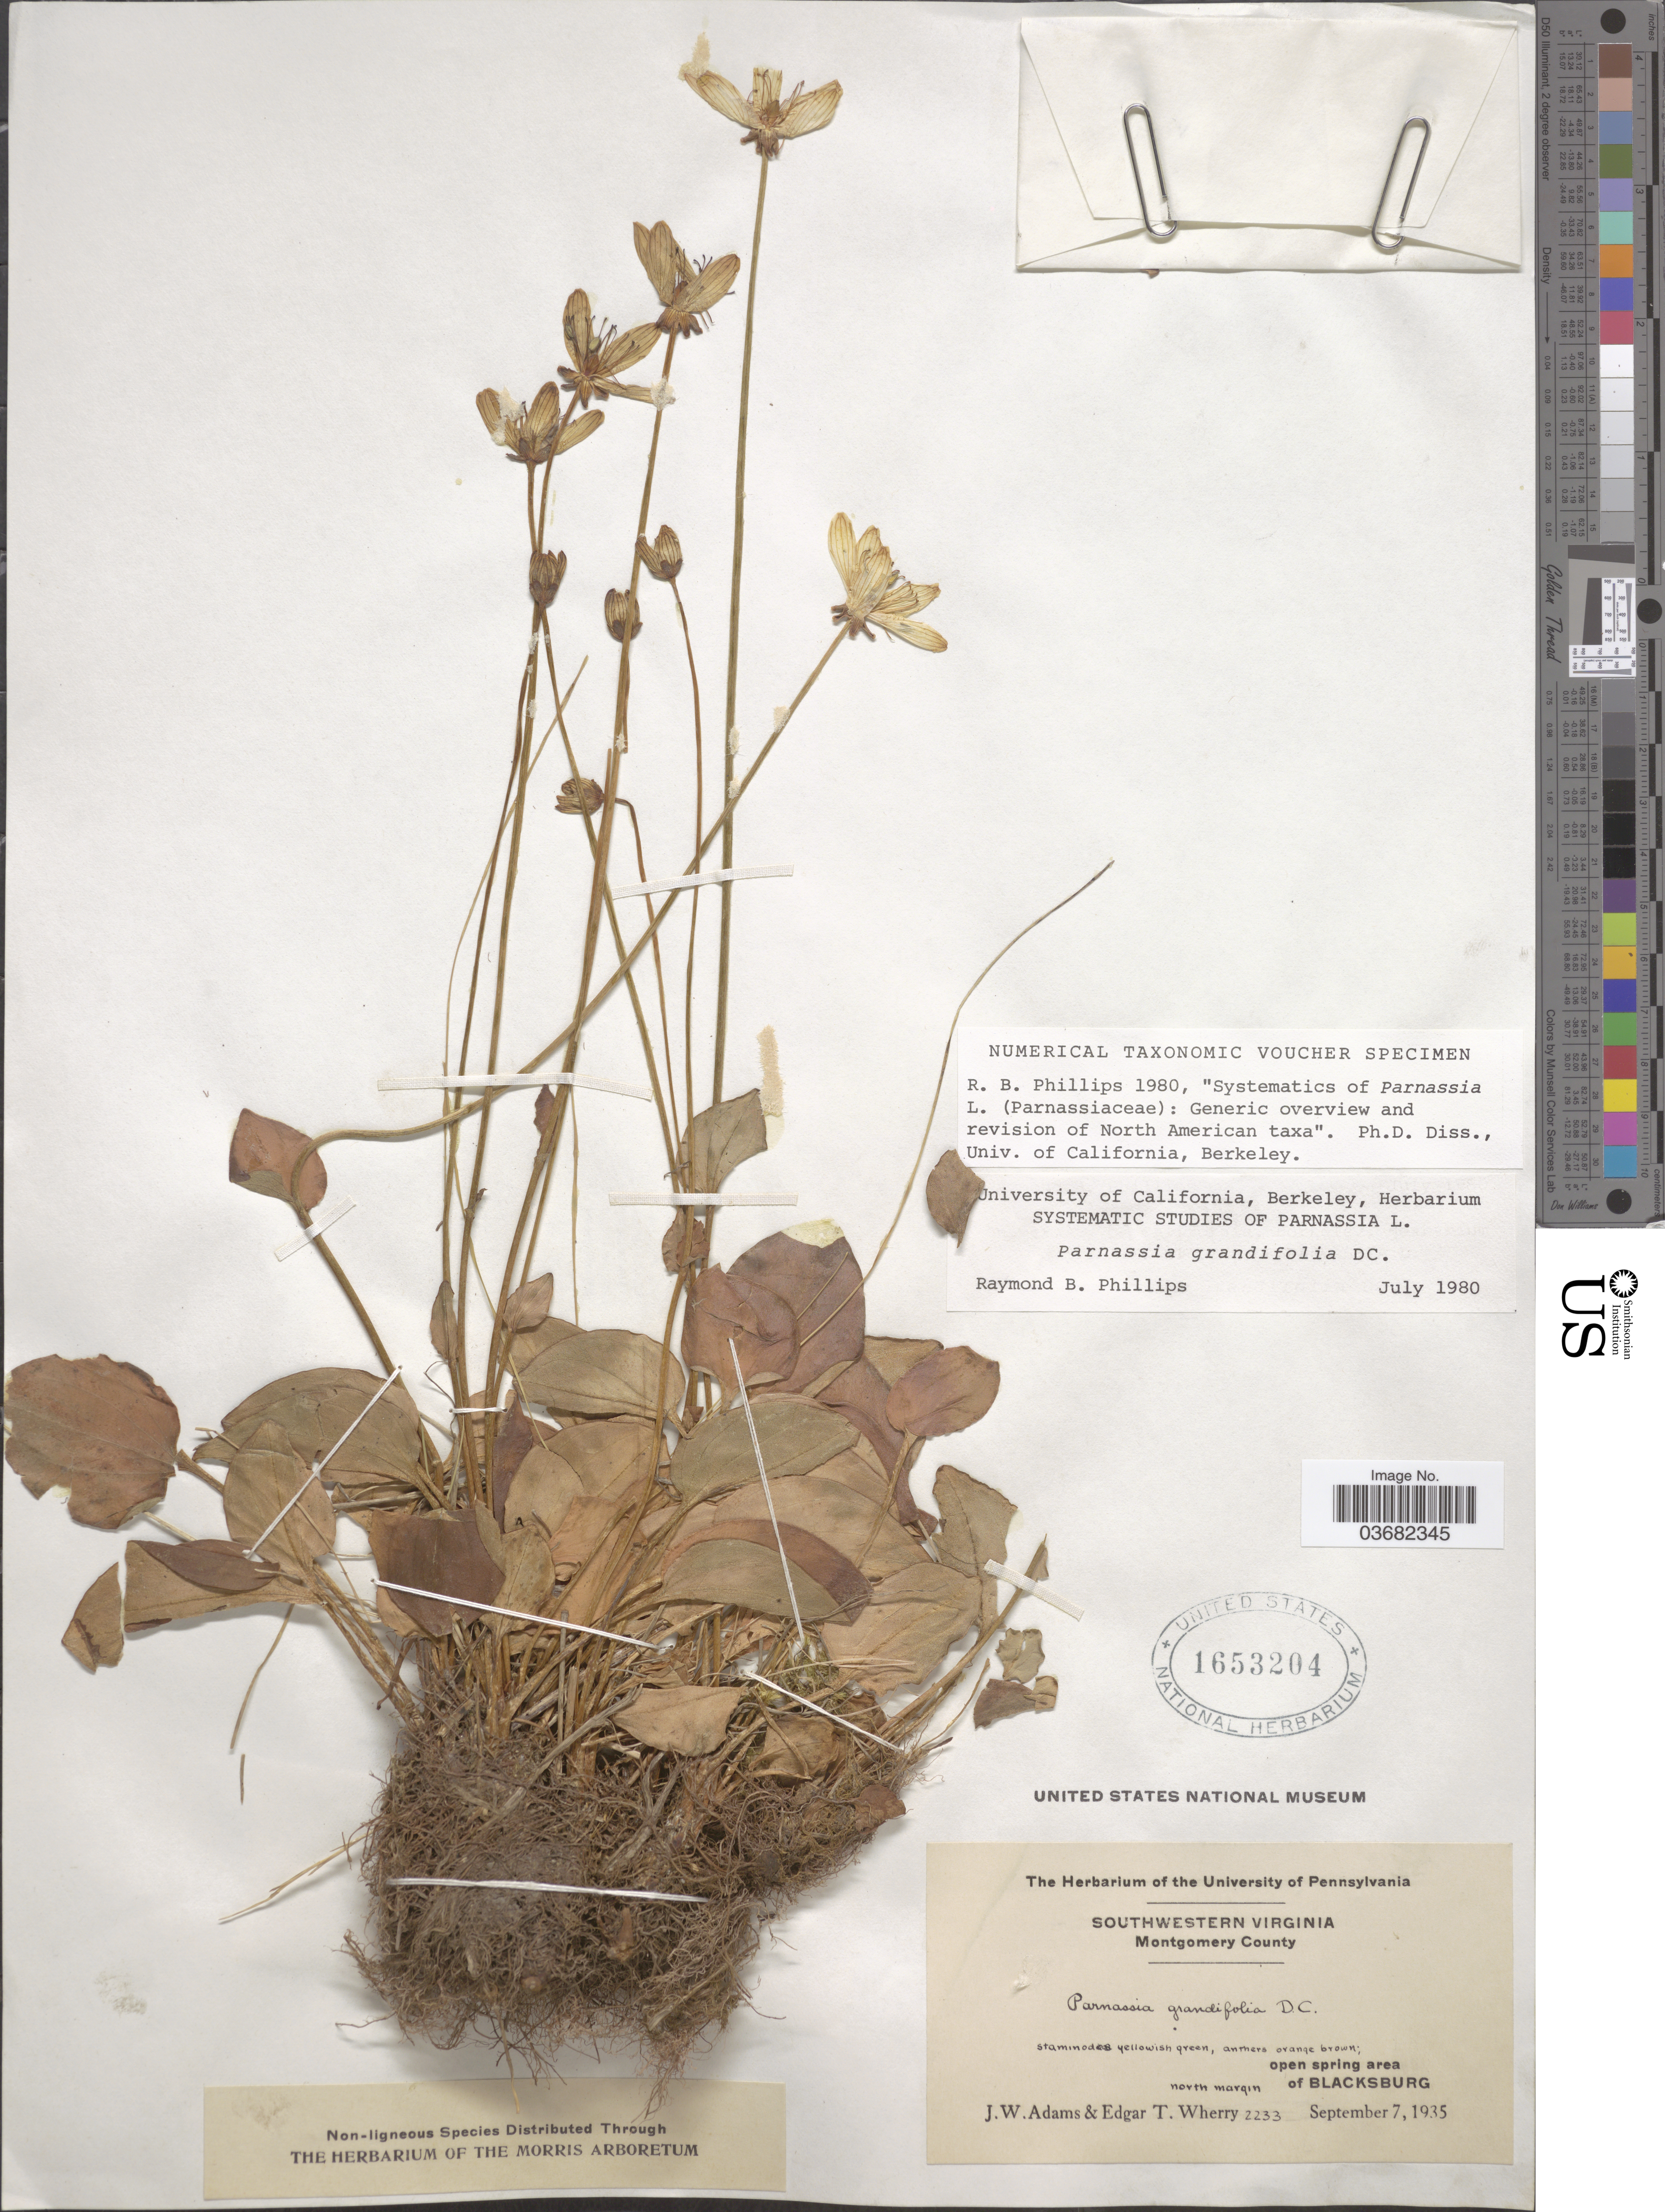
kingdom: Plantae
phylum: Tracheophyta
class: Magnoliopsida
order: Celastrales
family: Parnassiaceae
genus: Parnassia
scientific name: Parnassia grandifolia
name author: DC.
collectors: J. Adams & E. T. Wherry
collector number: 2233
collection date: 1935-09-07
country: United States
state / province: Virginia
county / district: Montgomery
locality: Southwestern Virginia. Montgomery County. Open spring area of Blacksburg. North margin.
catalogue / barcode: US 1653204